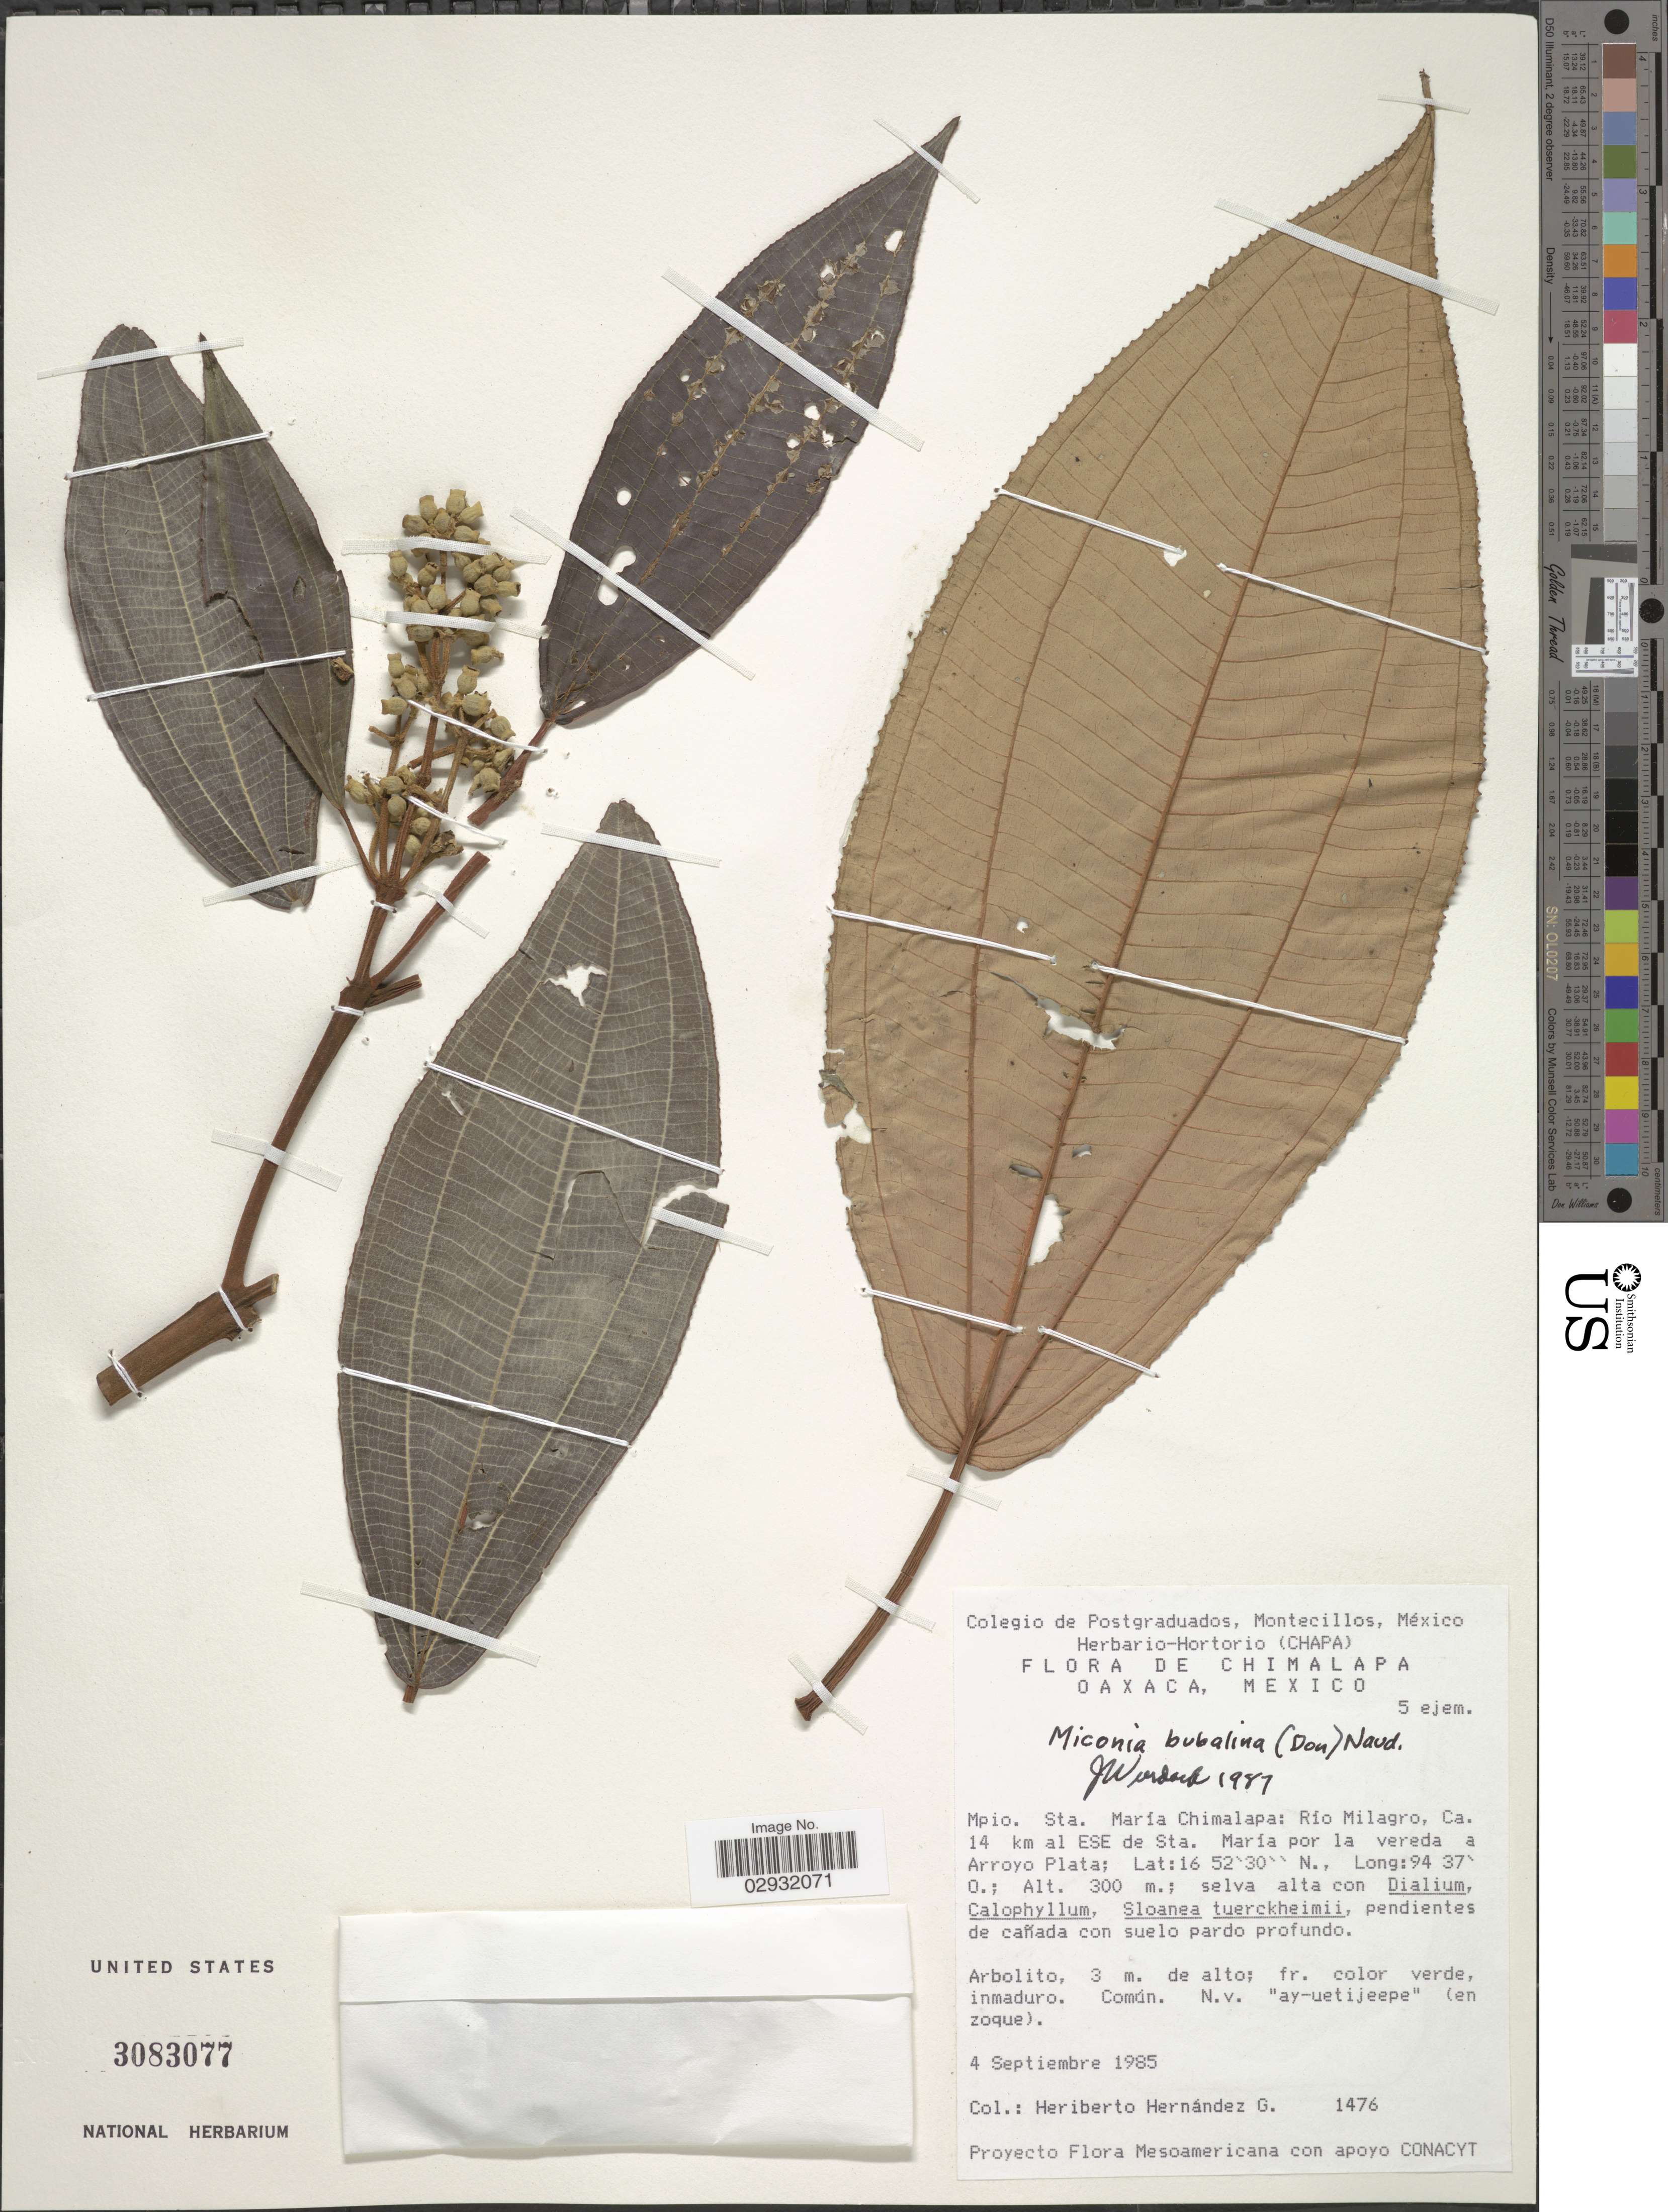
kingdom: Plantae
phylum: Tracheophyta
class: Magnoliopsida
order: Myrtales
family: Melastomataceae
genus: Miconia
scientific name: Miconia bubalina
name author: Naudin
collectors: H. Hernandez G.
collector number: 1476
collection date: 1985-09-04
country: Mexico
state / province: Oaxaca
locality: Chimalapa, Oaxaca, Mpio. Sta. Maria Chimalapa: Rio Milagro, Ca. 14 km al ESE de Sta. Maria por la vereda a Arroyo Plata.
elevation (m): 300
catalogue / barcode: US 3083077